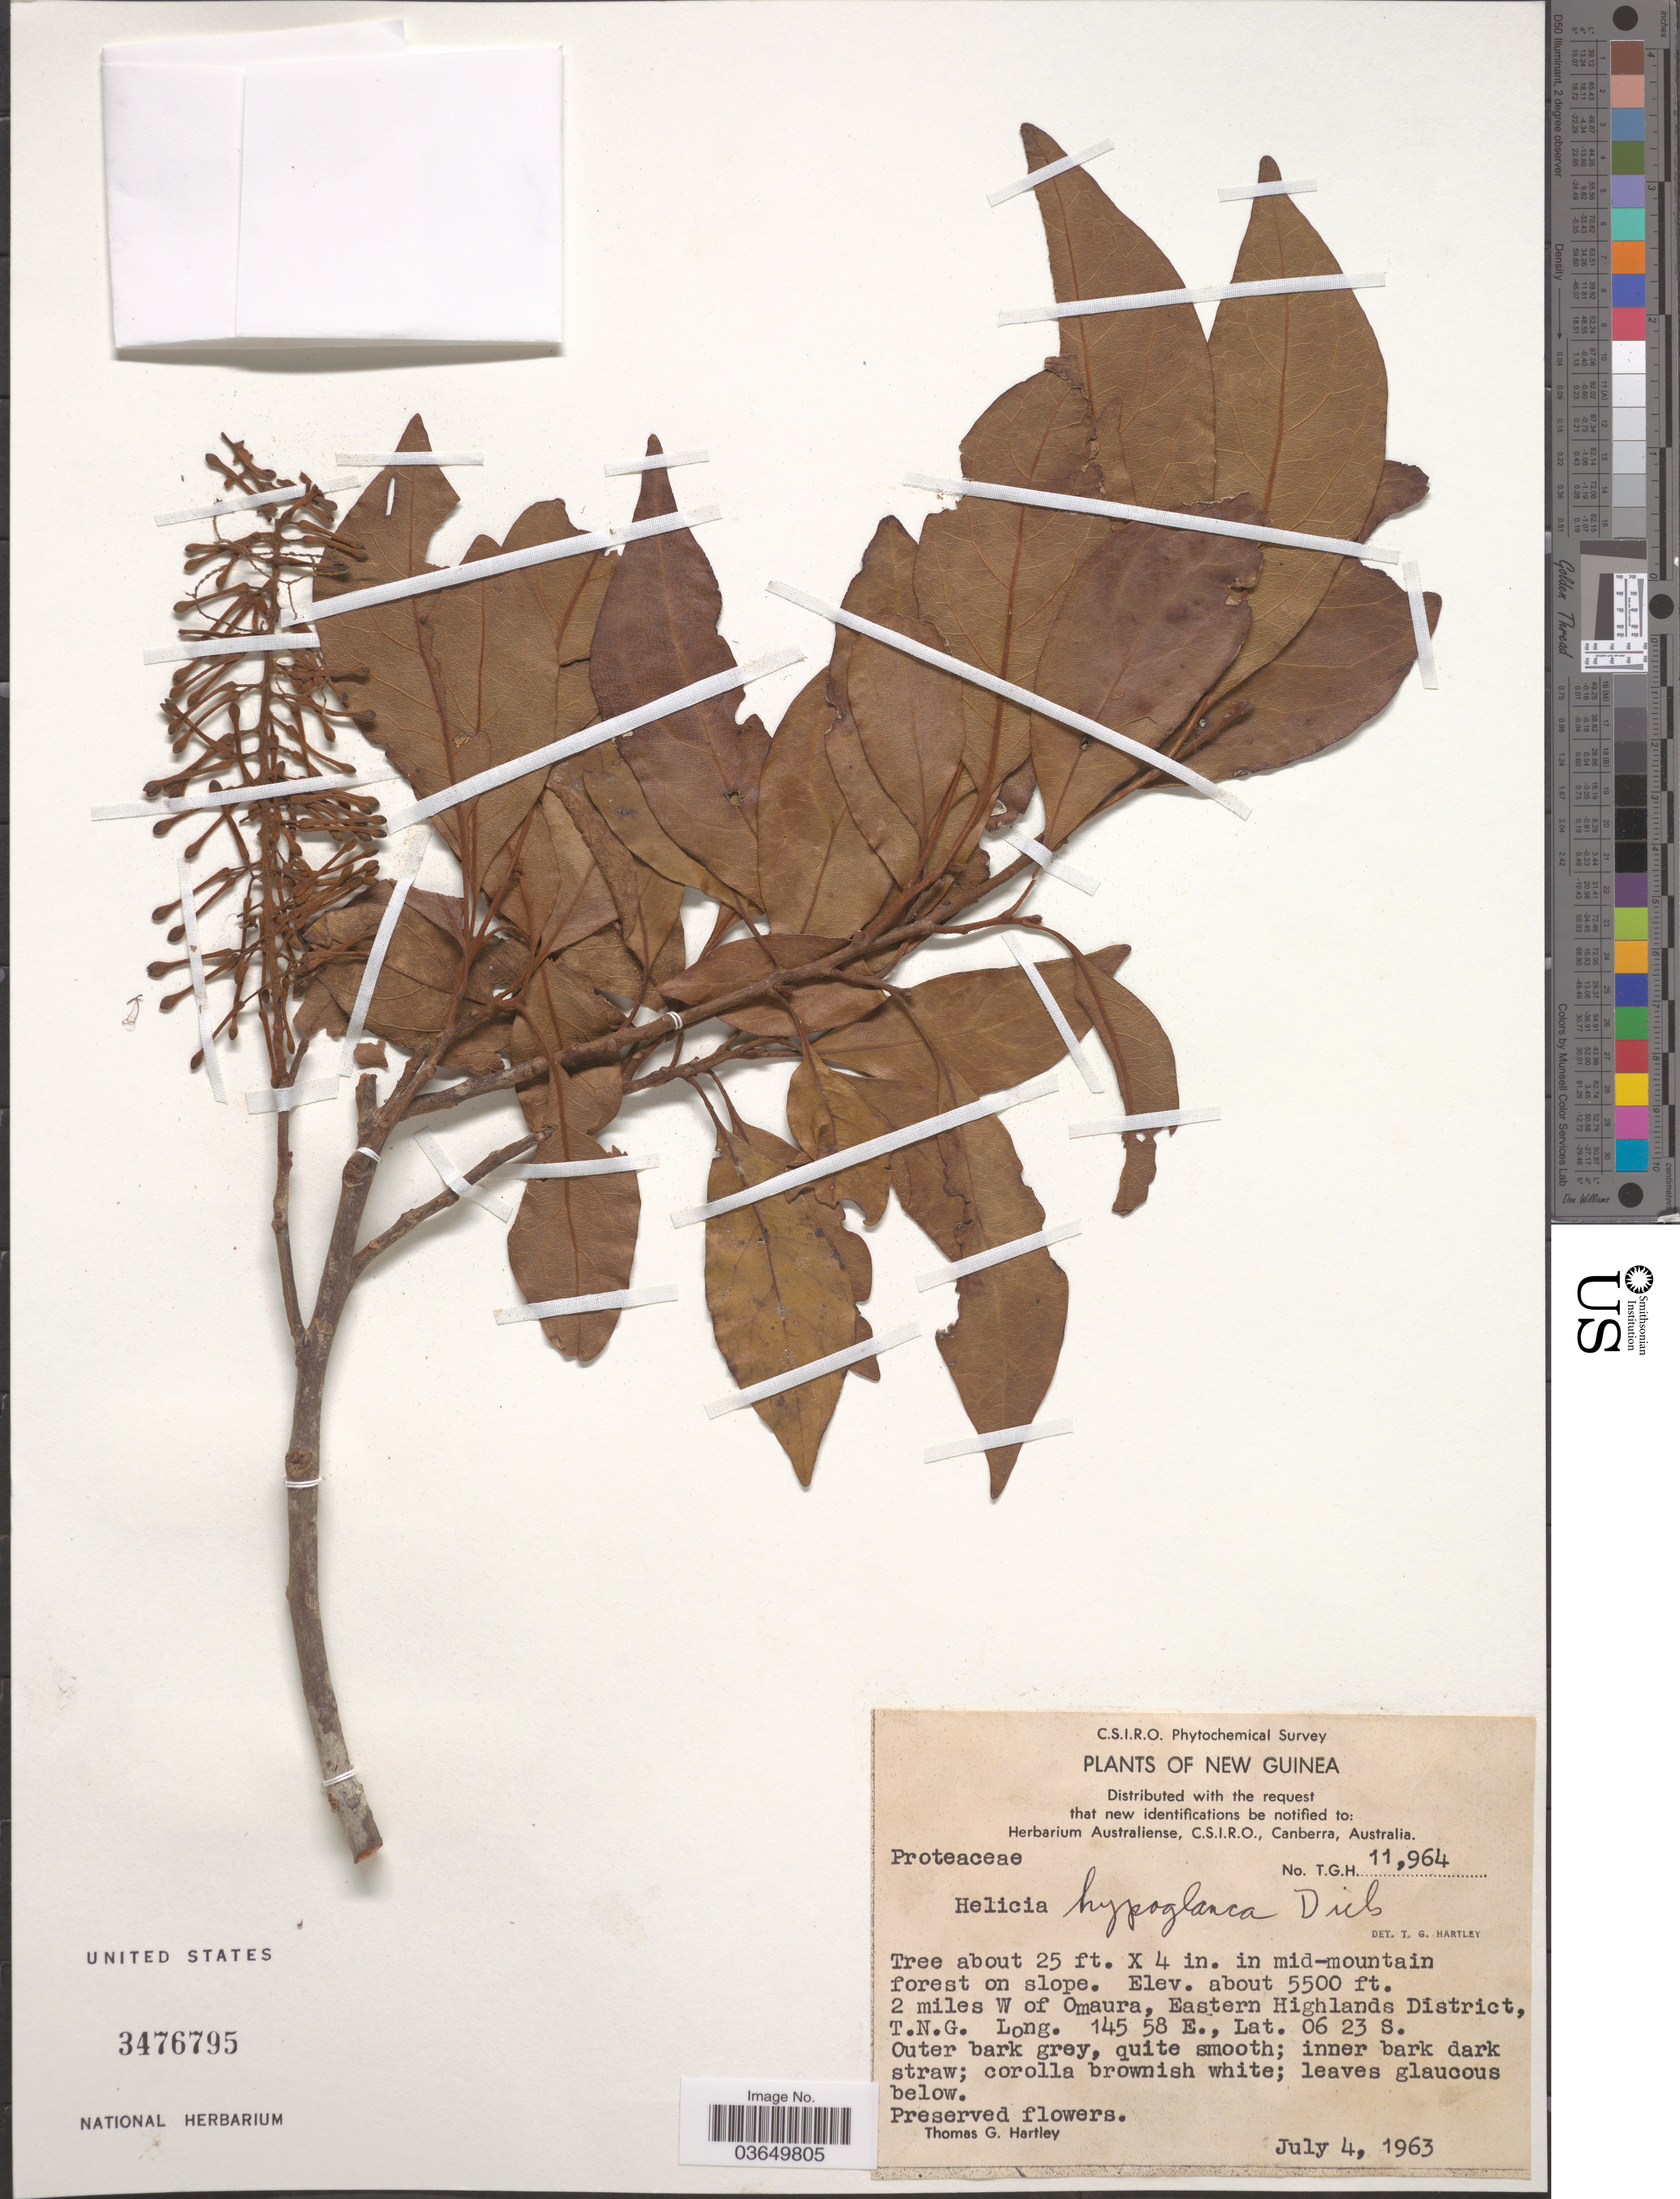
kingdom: Plantae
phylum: Tracheophyta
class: Magnoliopsida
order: Proteales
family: Proteaceae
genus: Helicia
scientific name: Helicia hypoglauca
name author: Diels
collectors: T. G. Hartley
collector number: TGH 11964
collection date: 1963-07-04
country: Papua New Guinea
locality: New Guinea. 2 miles W of Omaura, Eastern Highlands District, T.N.G.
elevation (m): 1676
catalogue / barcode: US 3476795